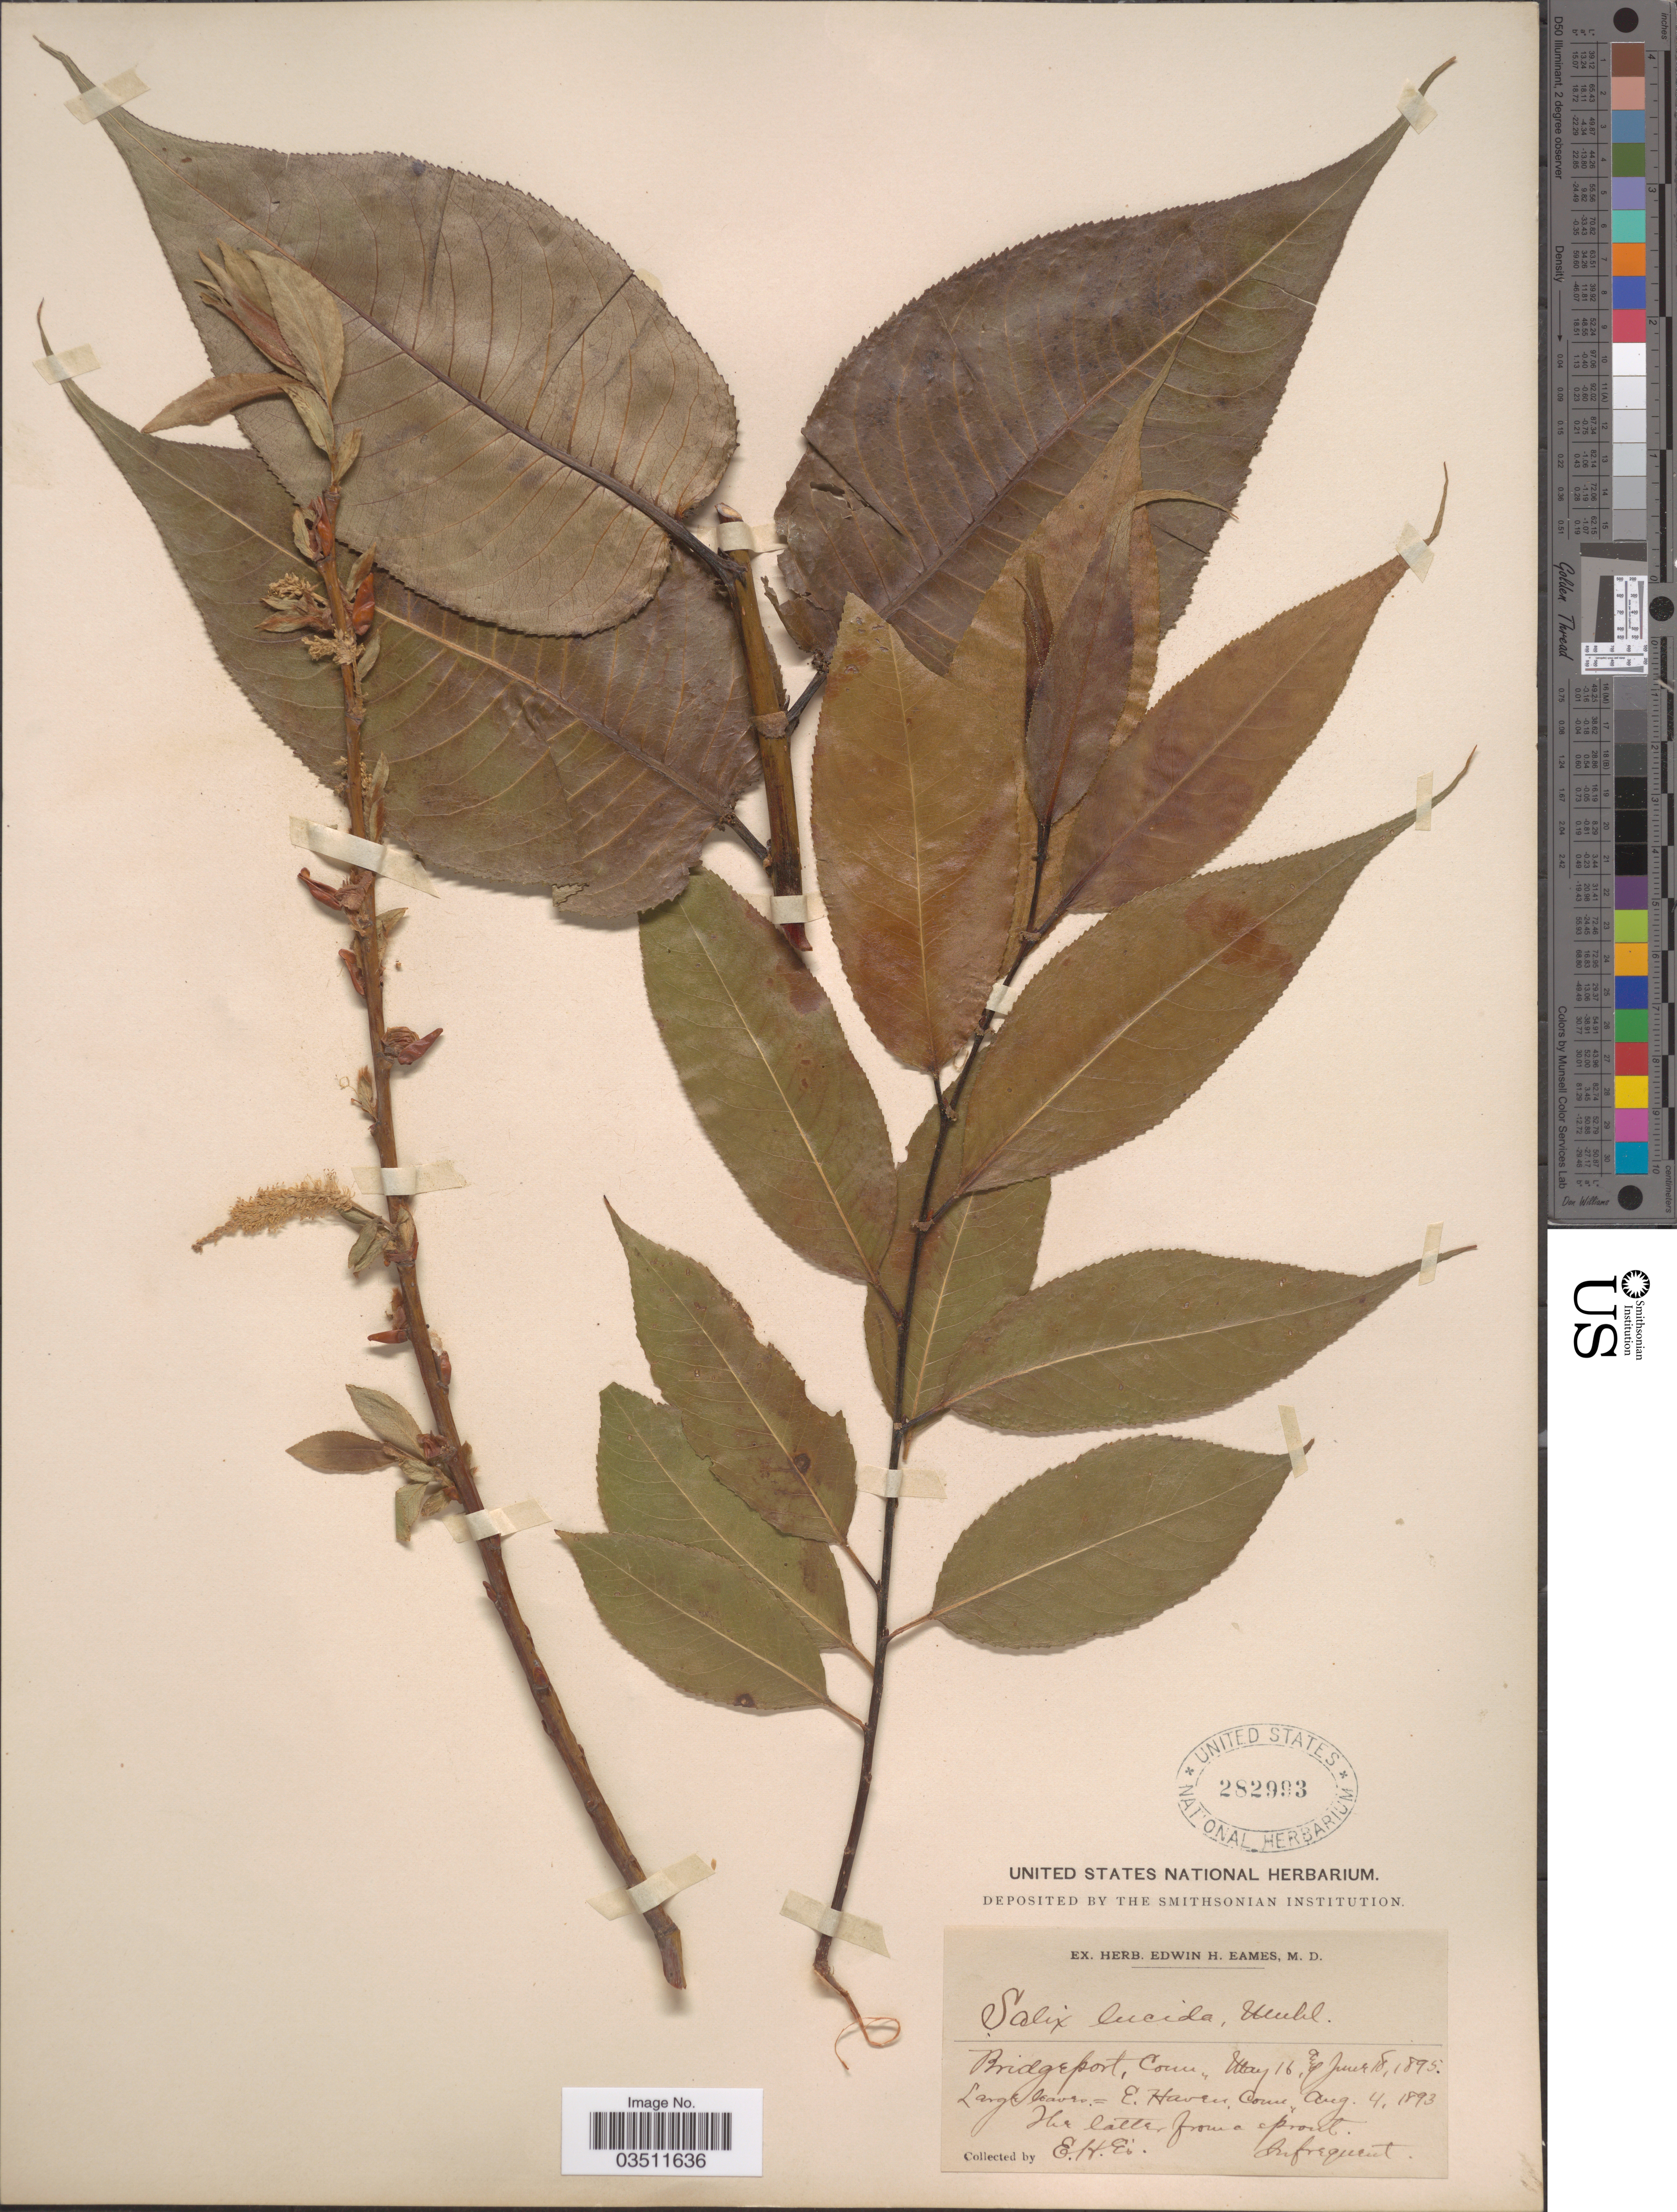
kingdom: Plantae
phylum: Tracheophyta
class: Magnoliopsida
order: Malpighiales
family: Salicaceae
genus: Salix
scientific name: Salix lucida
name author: Muhl.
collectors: E. H. Eames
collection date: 1893-08-04/1895-06-18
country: United States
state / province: Connecticut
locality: Bridgeport. E. Haven.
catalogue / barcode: US 282993